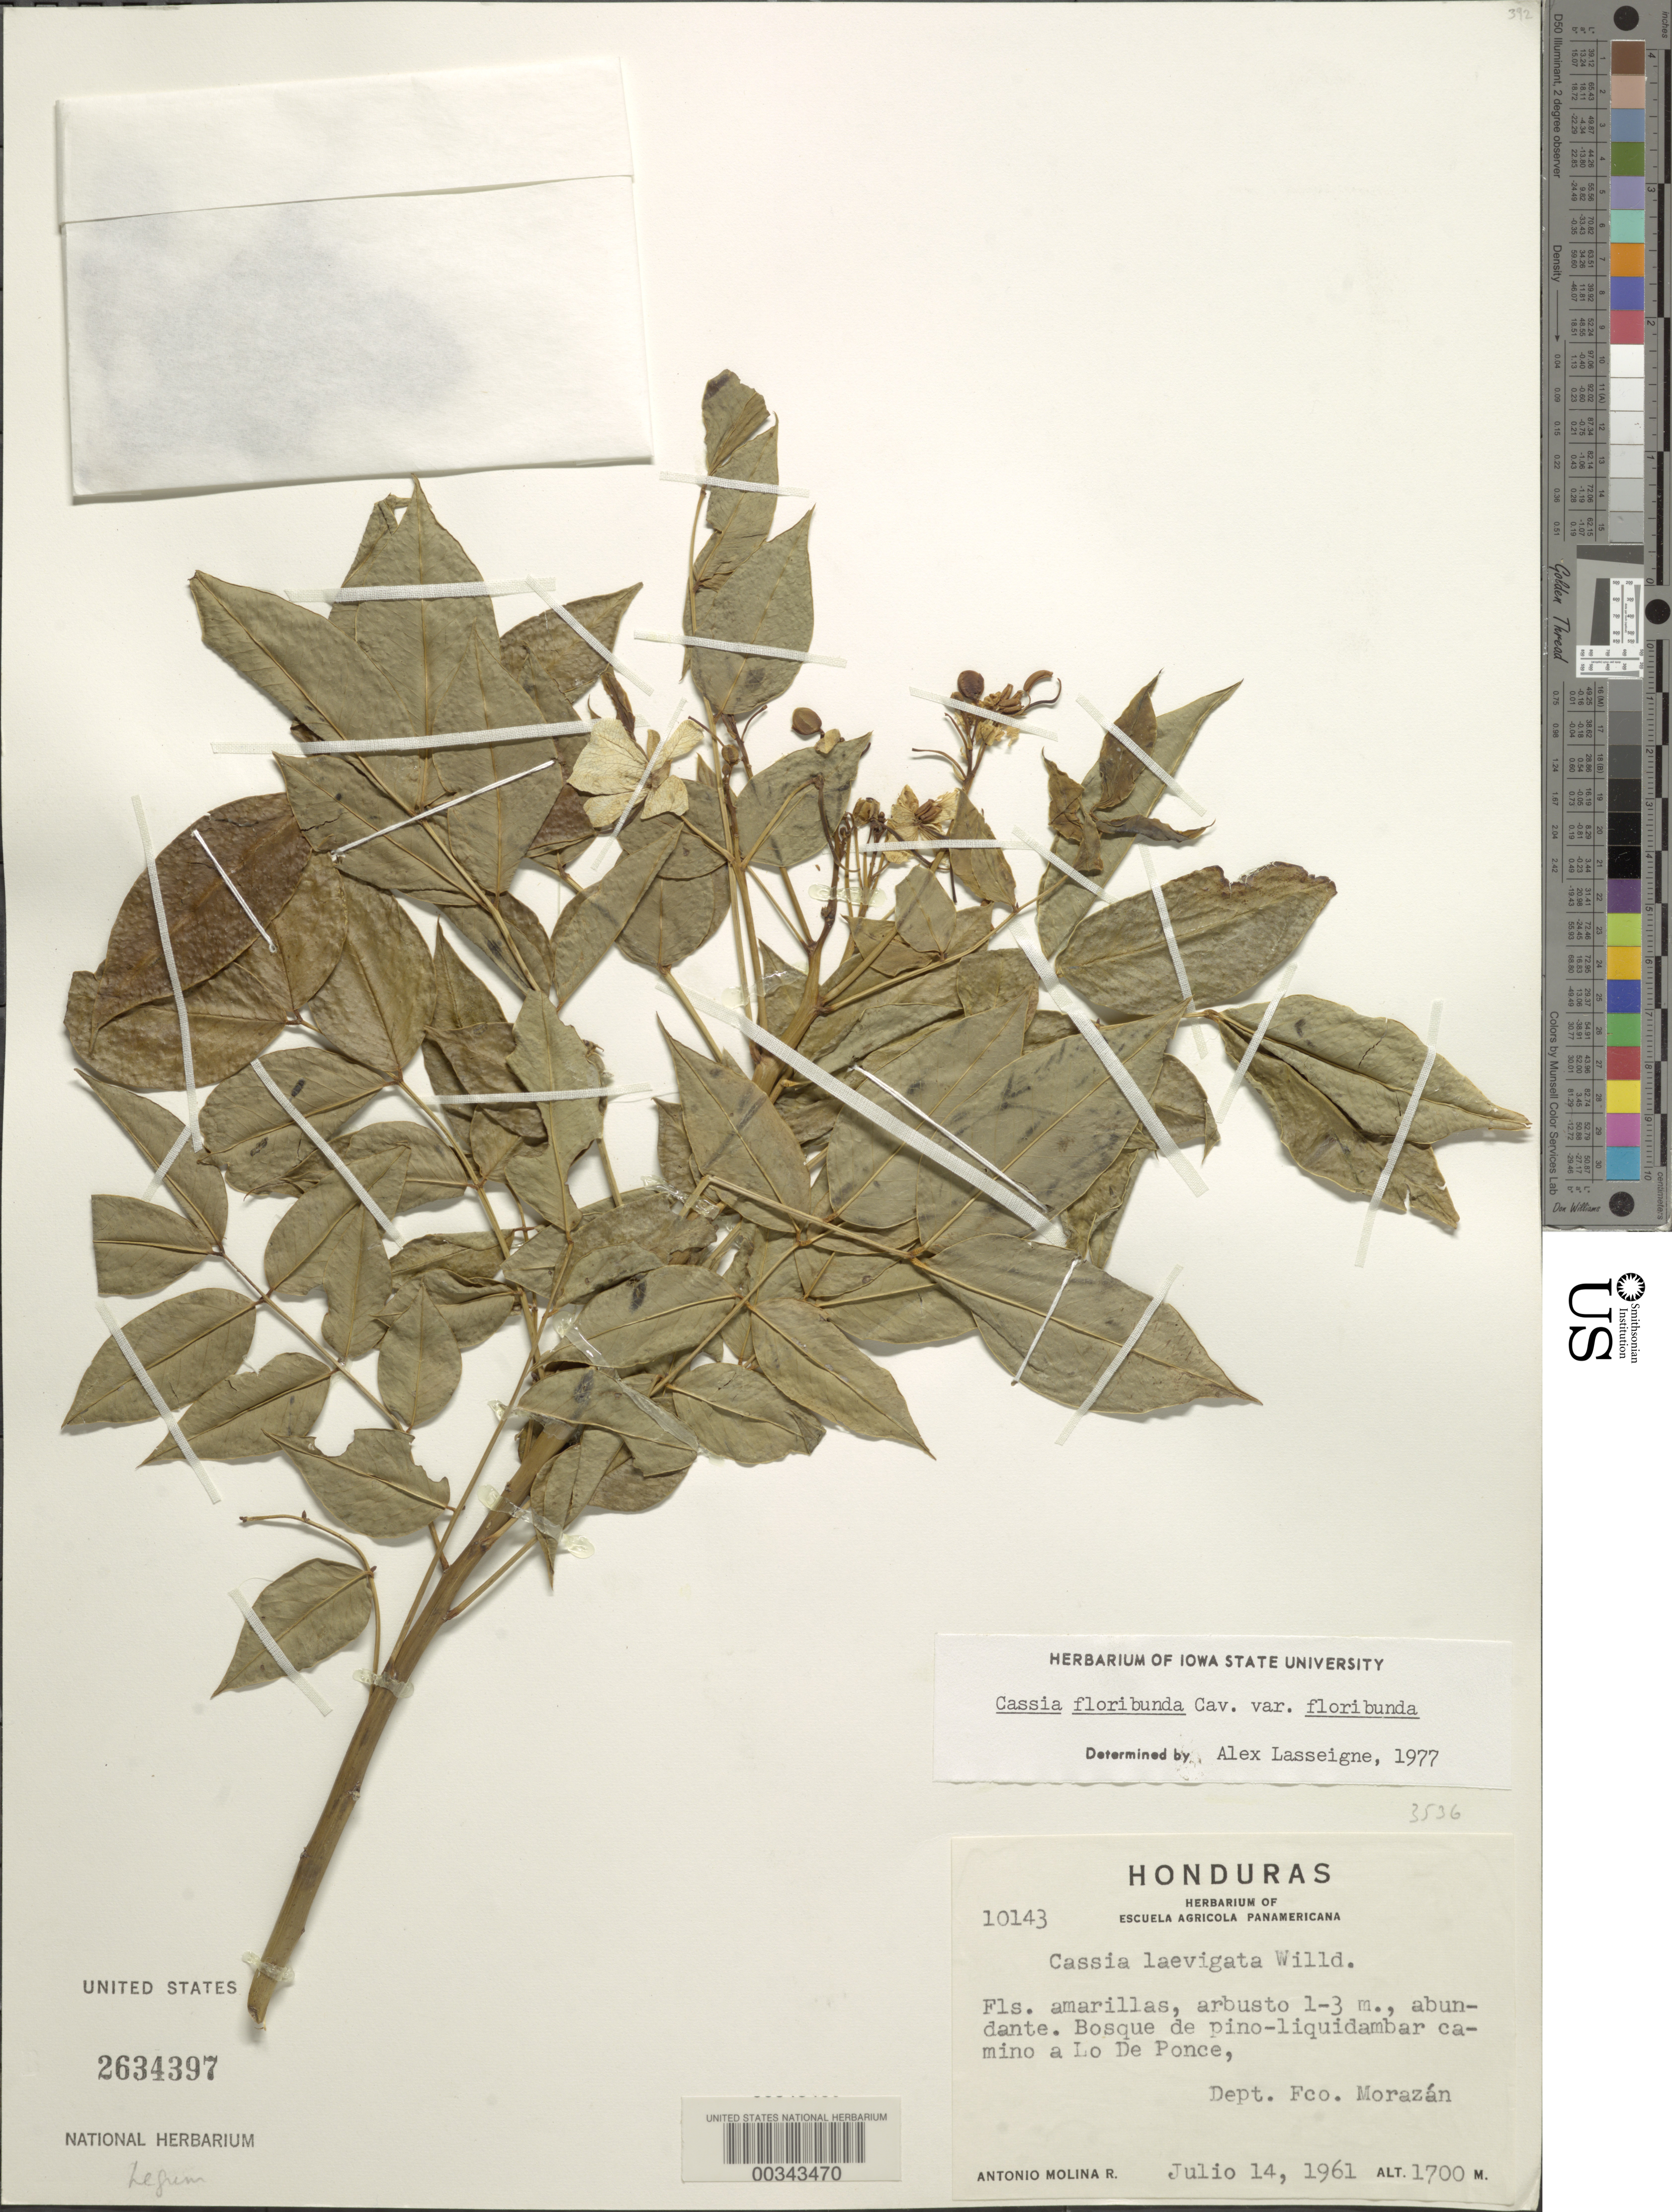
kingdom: Plantae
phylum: Tracheophyta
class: Magnoliopsida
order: Fabales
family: Fabaceae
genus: Senna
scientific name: Senna septemtrionalis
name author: (Viv.) H.S. Irwin & Barneby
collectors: A. Molina R.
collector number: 10143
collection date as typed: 14 Jun 1961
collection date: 1961-06-14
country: Honduras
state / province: Fco. Morazán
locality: Road to lo de Ponce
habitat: Forest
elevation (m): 1700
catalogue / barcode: US 2634397